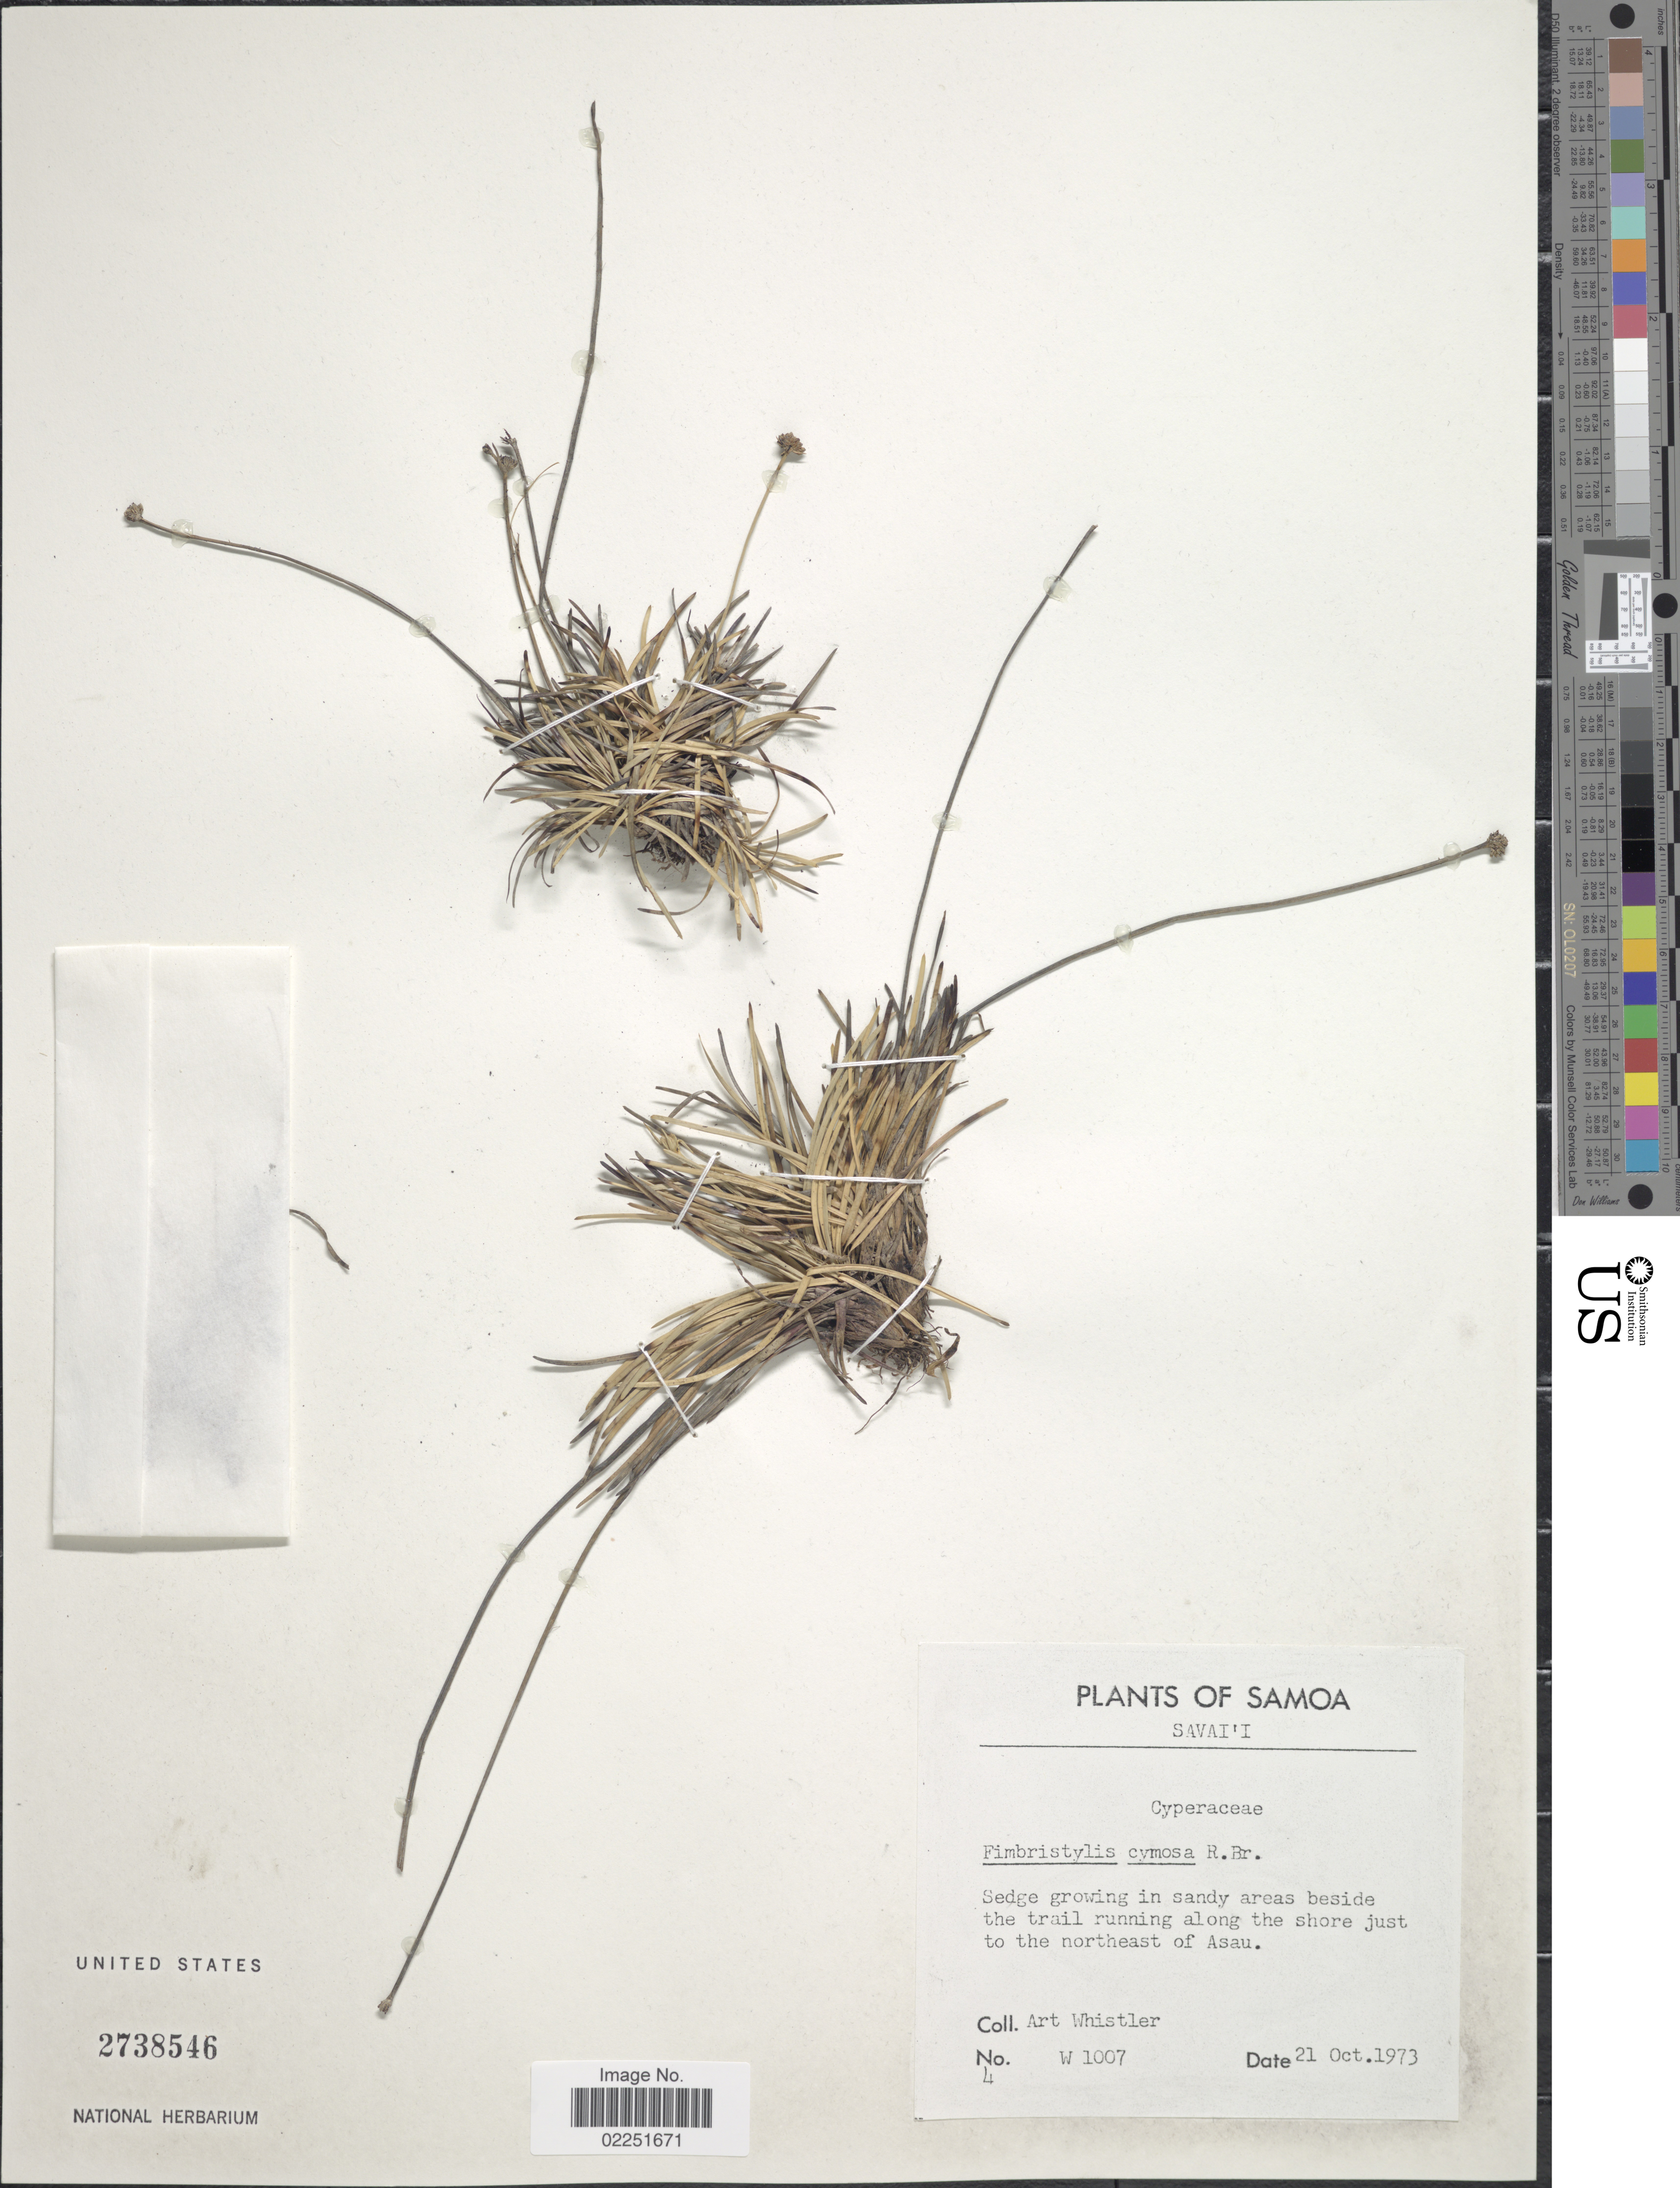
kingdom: Plantae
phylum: Tracheophyta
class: Liliopsida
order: Poales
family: Cyperaceae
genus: Fimbristylis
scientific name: Fimbristylis cymosa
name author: R. Br.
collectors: A. Whistler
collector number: W1007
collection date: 1973-10-21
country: Samoa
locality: Samoa, Savai'i, areas beside the trail running along the shore just to the northeast of Asau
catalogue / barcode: US 2738546